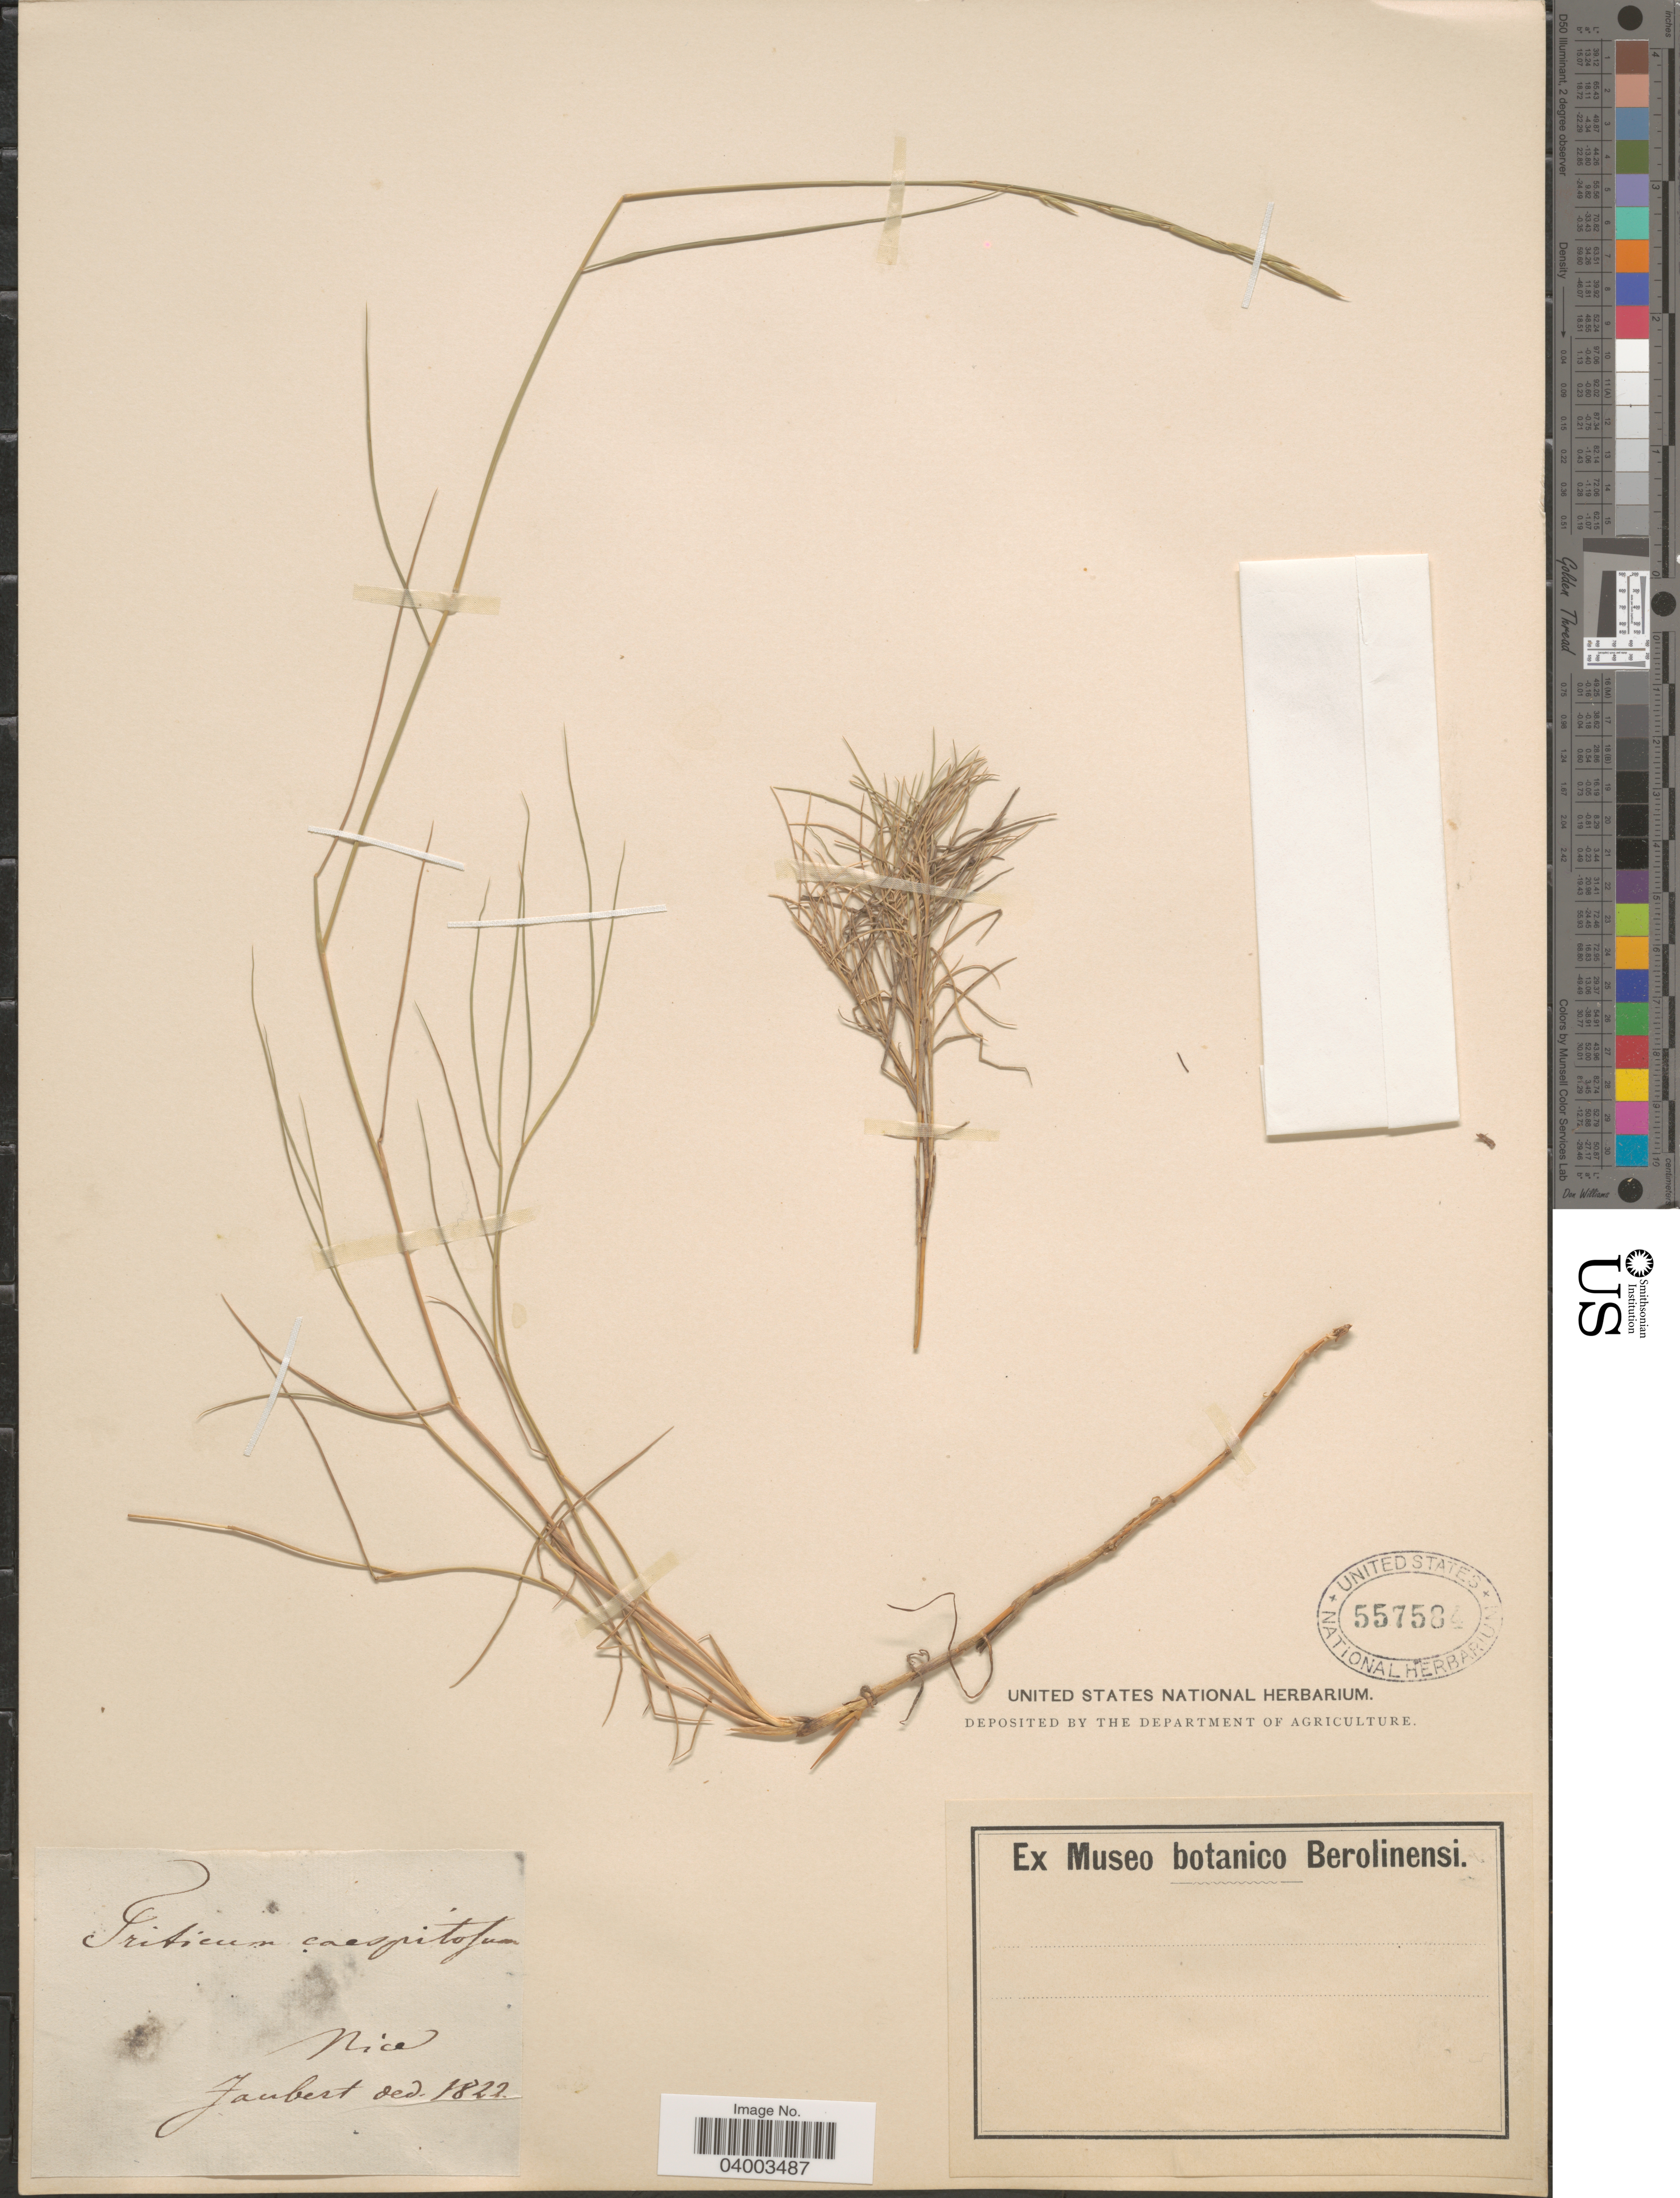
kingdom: Plantae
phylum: Tracheophyta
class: Liliopsida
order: Poales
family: Poaceae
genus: Brachypodium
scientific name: Brachypodium sp.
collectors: Jaubert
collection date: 1822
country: France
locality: Nice.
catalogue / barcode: US 557584